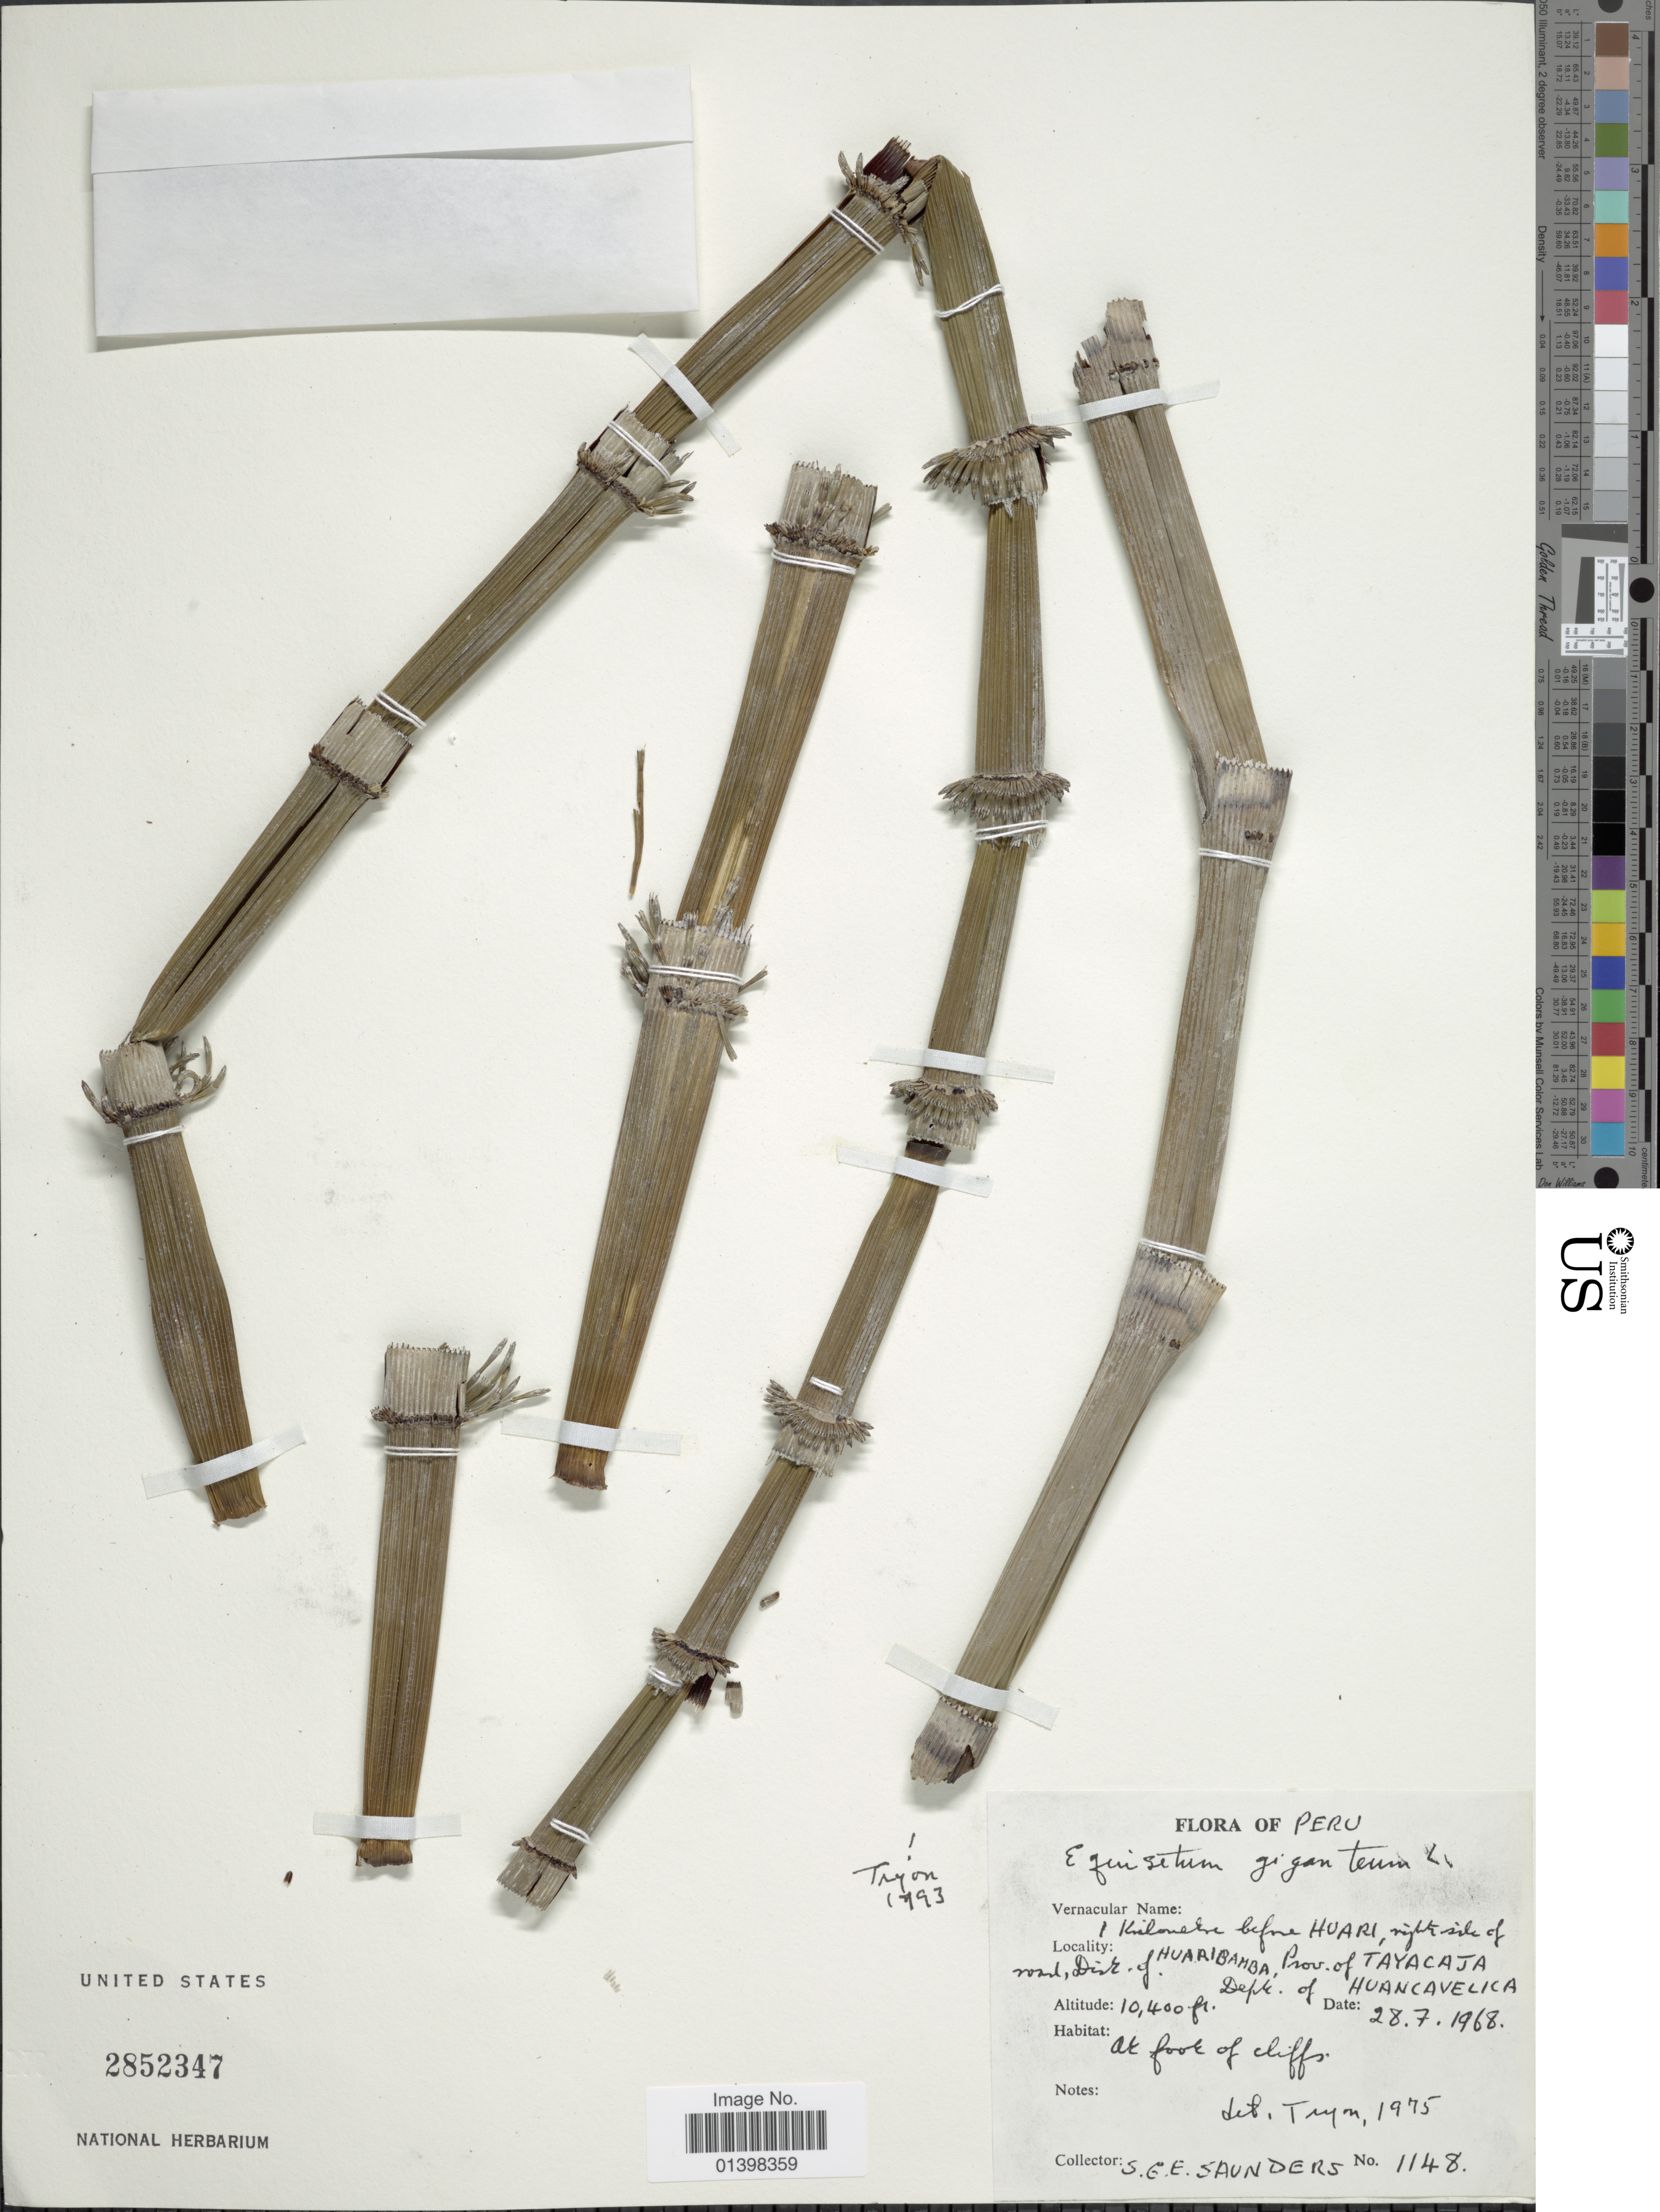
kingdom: Plantae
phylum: Tracheophyta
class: Polypodiopsida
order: Equisetales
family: Equisetaceae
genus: Equisetum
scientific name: Equisetum giganteum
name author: L.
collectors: S. G. E. Saunders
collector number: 1148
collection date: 1968-07-28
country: Peru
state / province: Huancavelica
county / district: Tayacaja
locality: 1 kilometer before Huari, right side of road, Div of Huaribamba.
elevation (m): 3170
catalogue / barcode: US 2852347